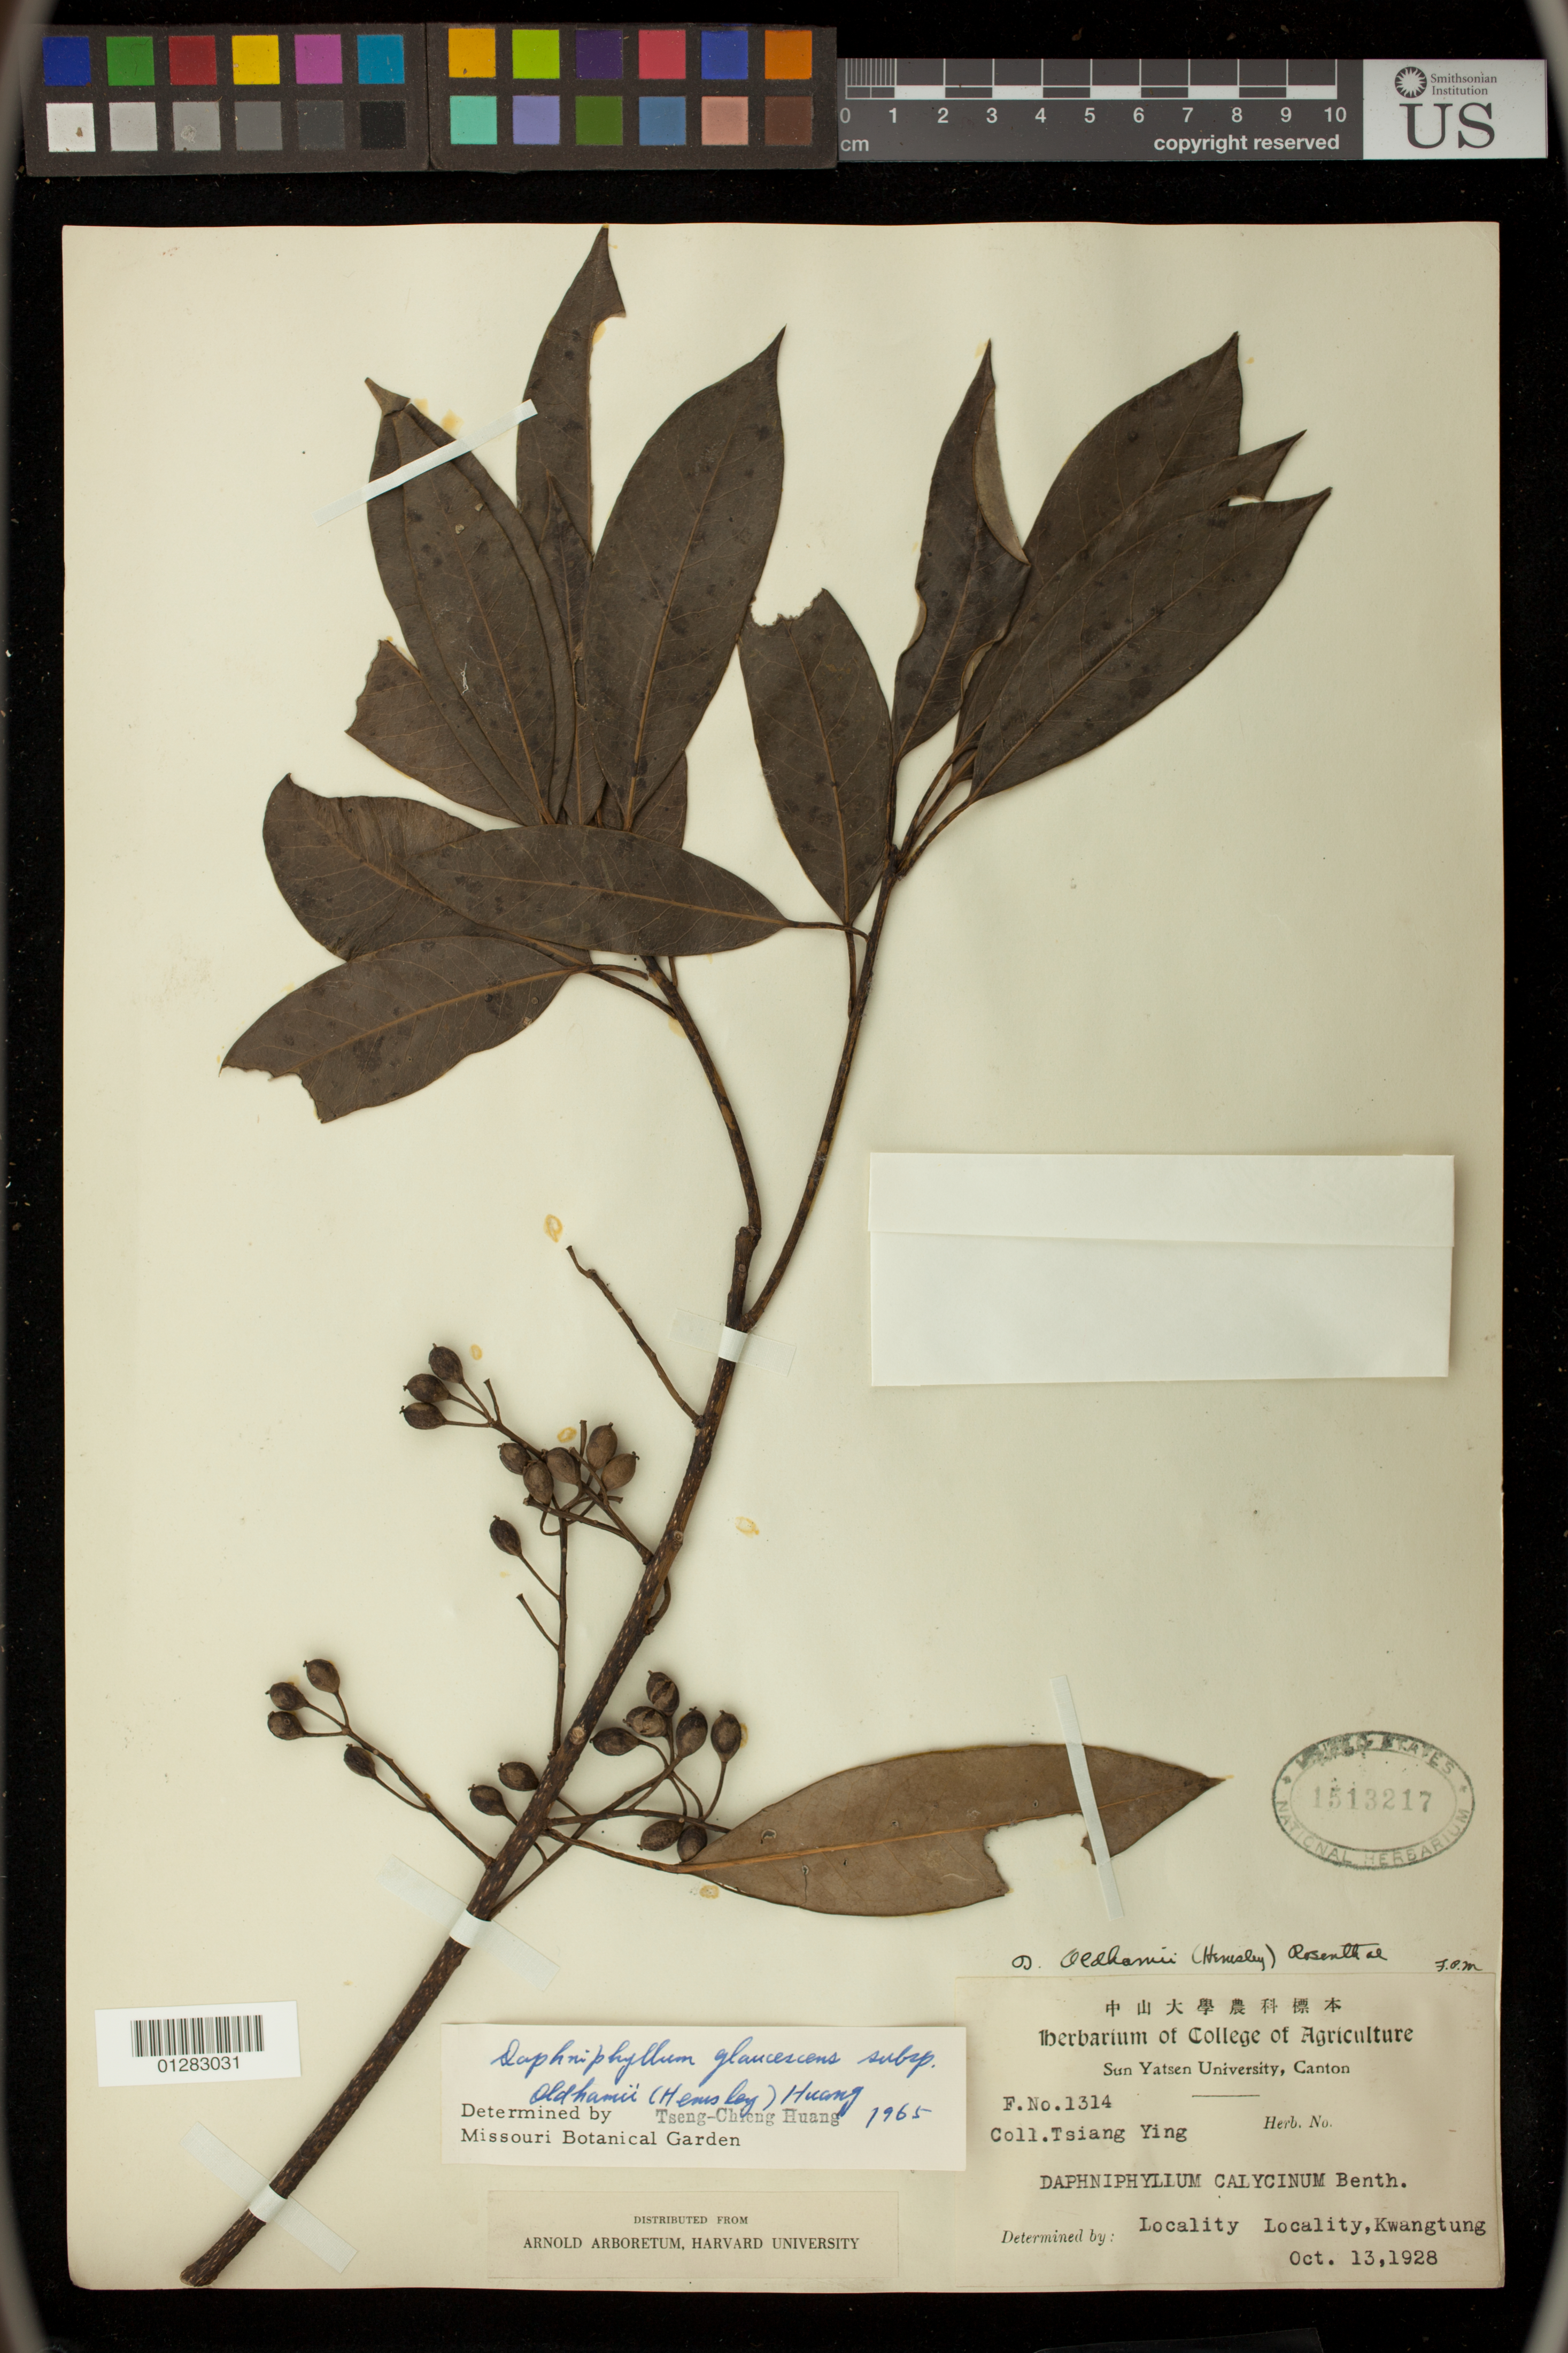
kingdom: Plantae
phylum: Tracheophyta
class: Magnoliopsida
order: Saxifragales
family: Daphniphyllaceae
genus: Daphniphyllum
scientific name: Daphniphyllum glaucescens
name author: Blume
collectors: Y. Tsiang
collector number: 1314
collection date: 1928-10-13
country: China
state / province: Guangdong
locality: Kwangtung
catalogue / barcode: US 1513217